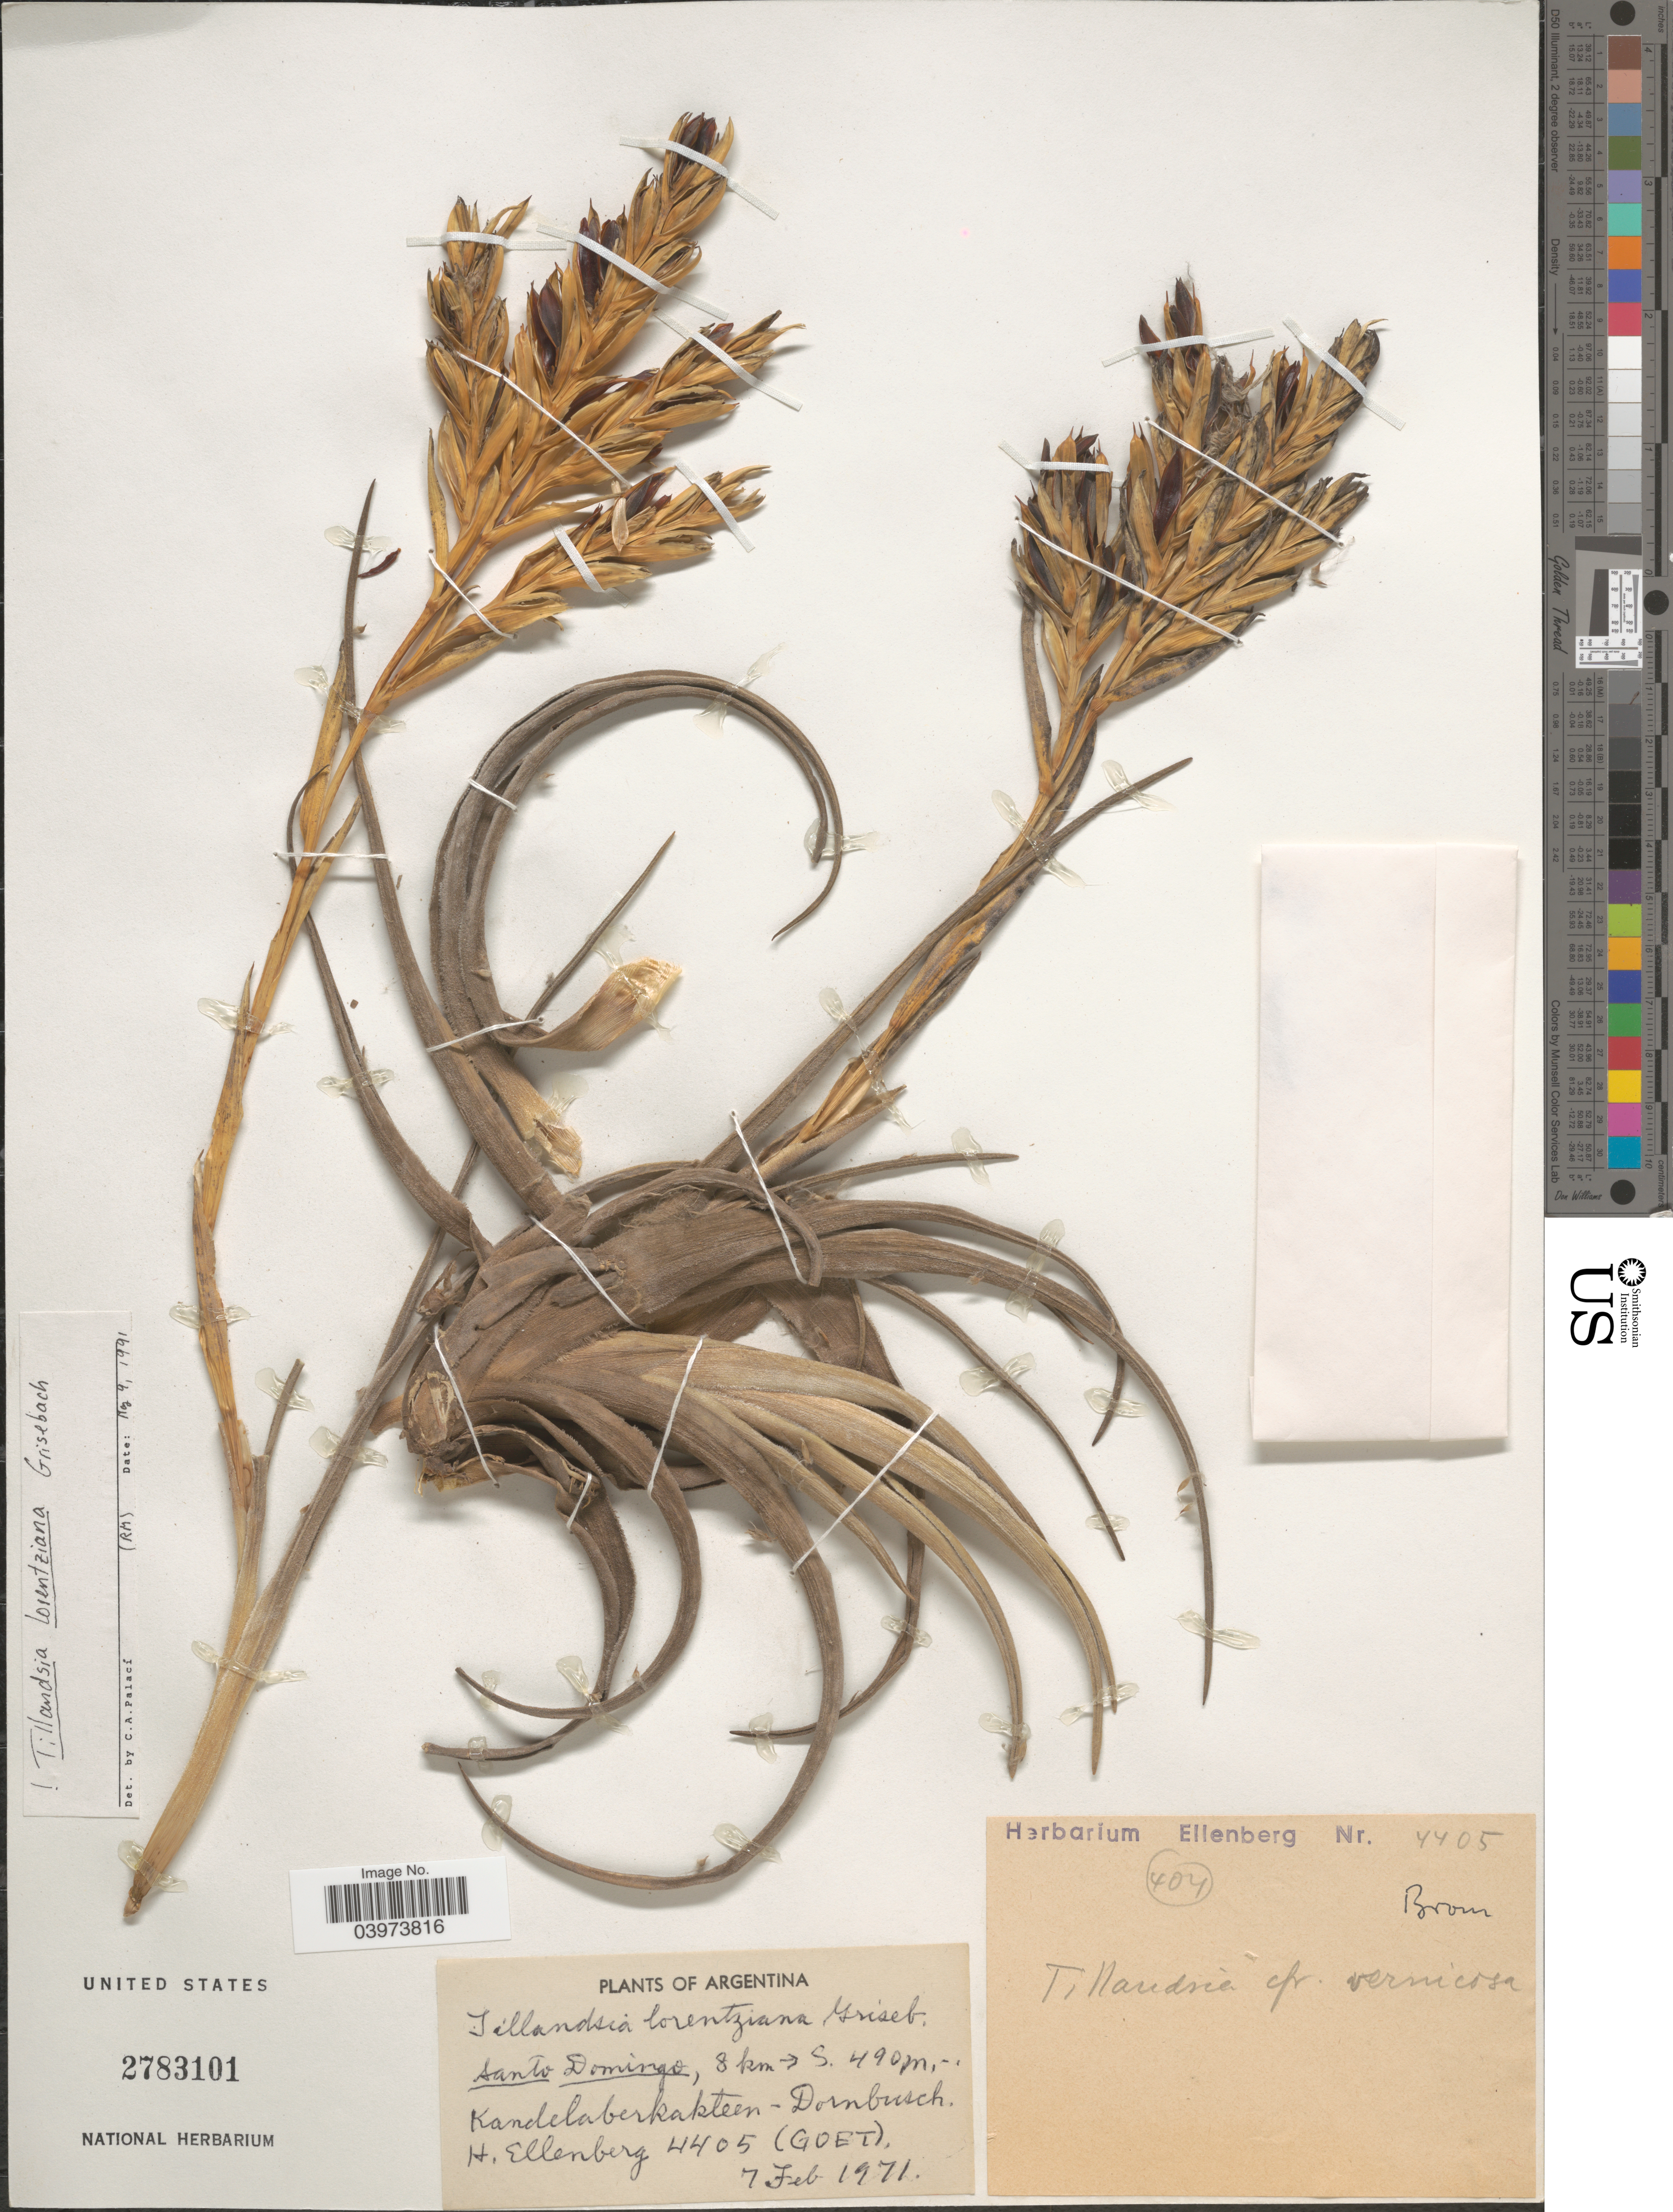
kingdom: Plantae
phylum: Tracheophyta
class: Liliopsida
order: Poales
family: Bromeliaceae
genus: Tillandsia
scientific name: Tillandsia lorentziana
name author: Griseb.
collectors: H. Ellenberg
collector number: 4405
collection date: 1971-02-07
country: Argentina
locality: Santo Domingo, 3 km. S. Kandelaberkakteen-Dornbush.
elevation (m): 490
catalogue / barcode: US 2783101